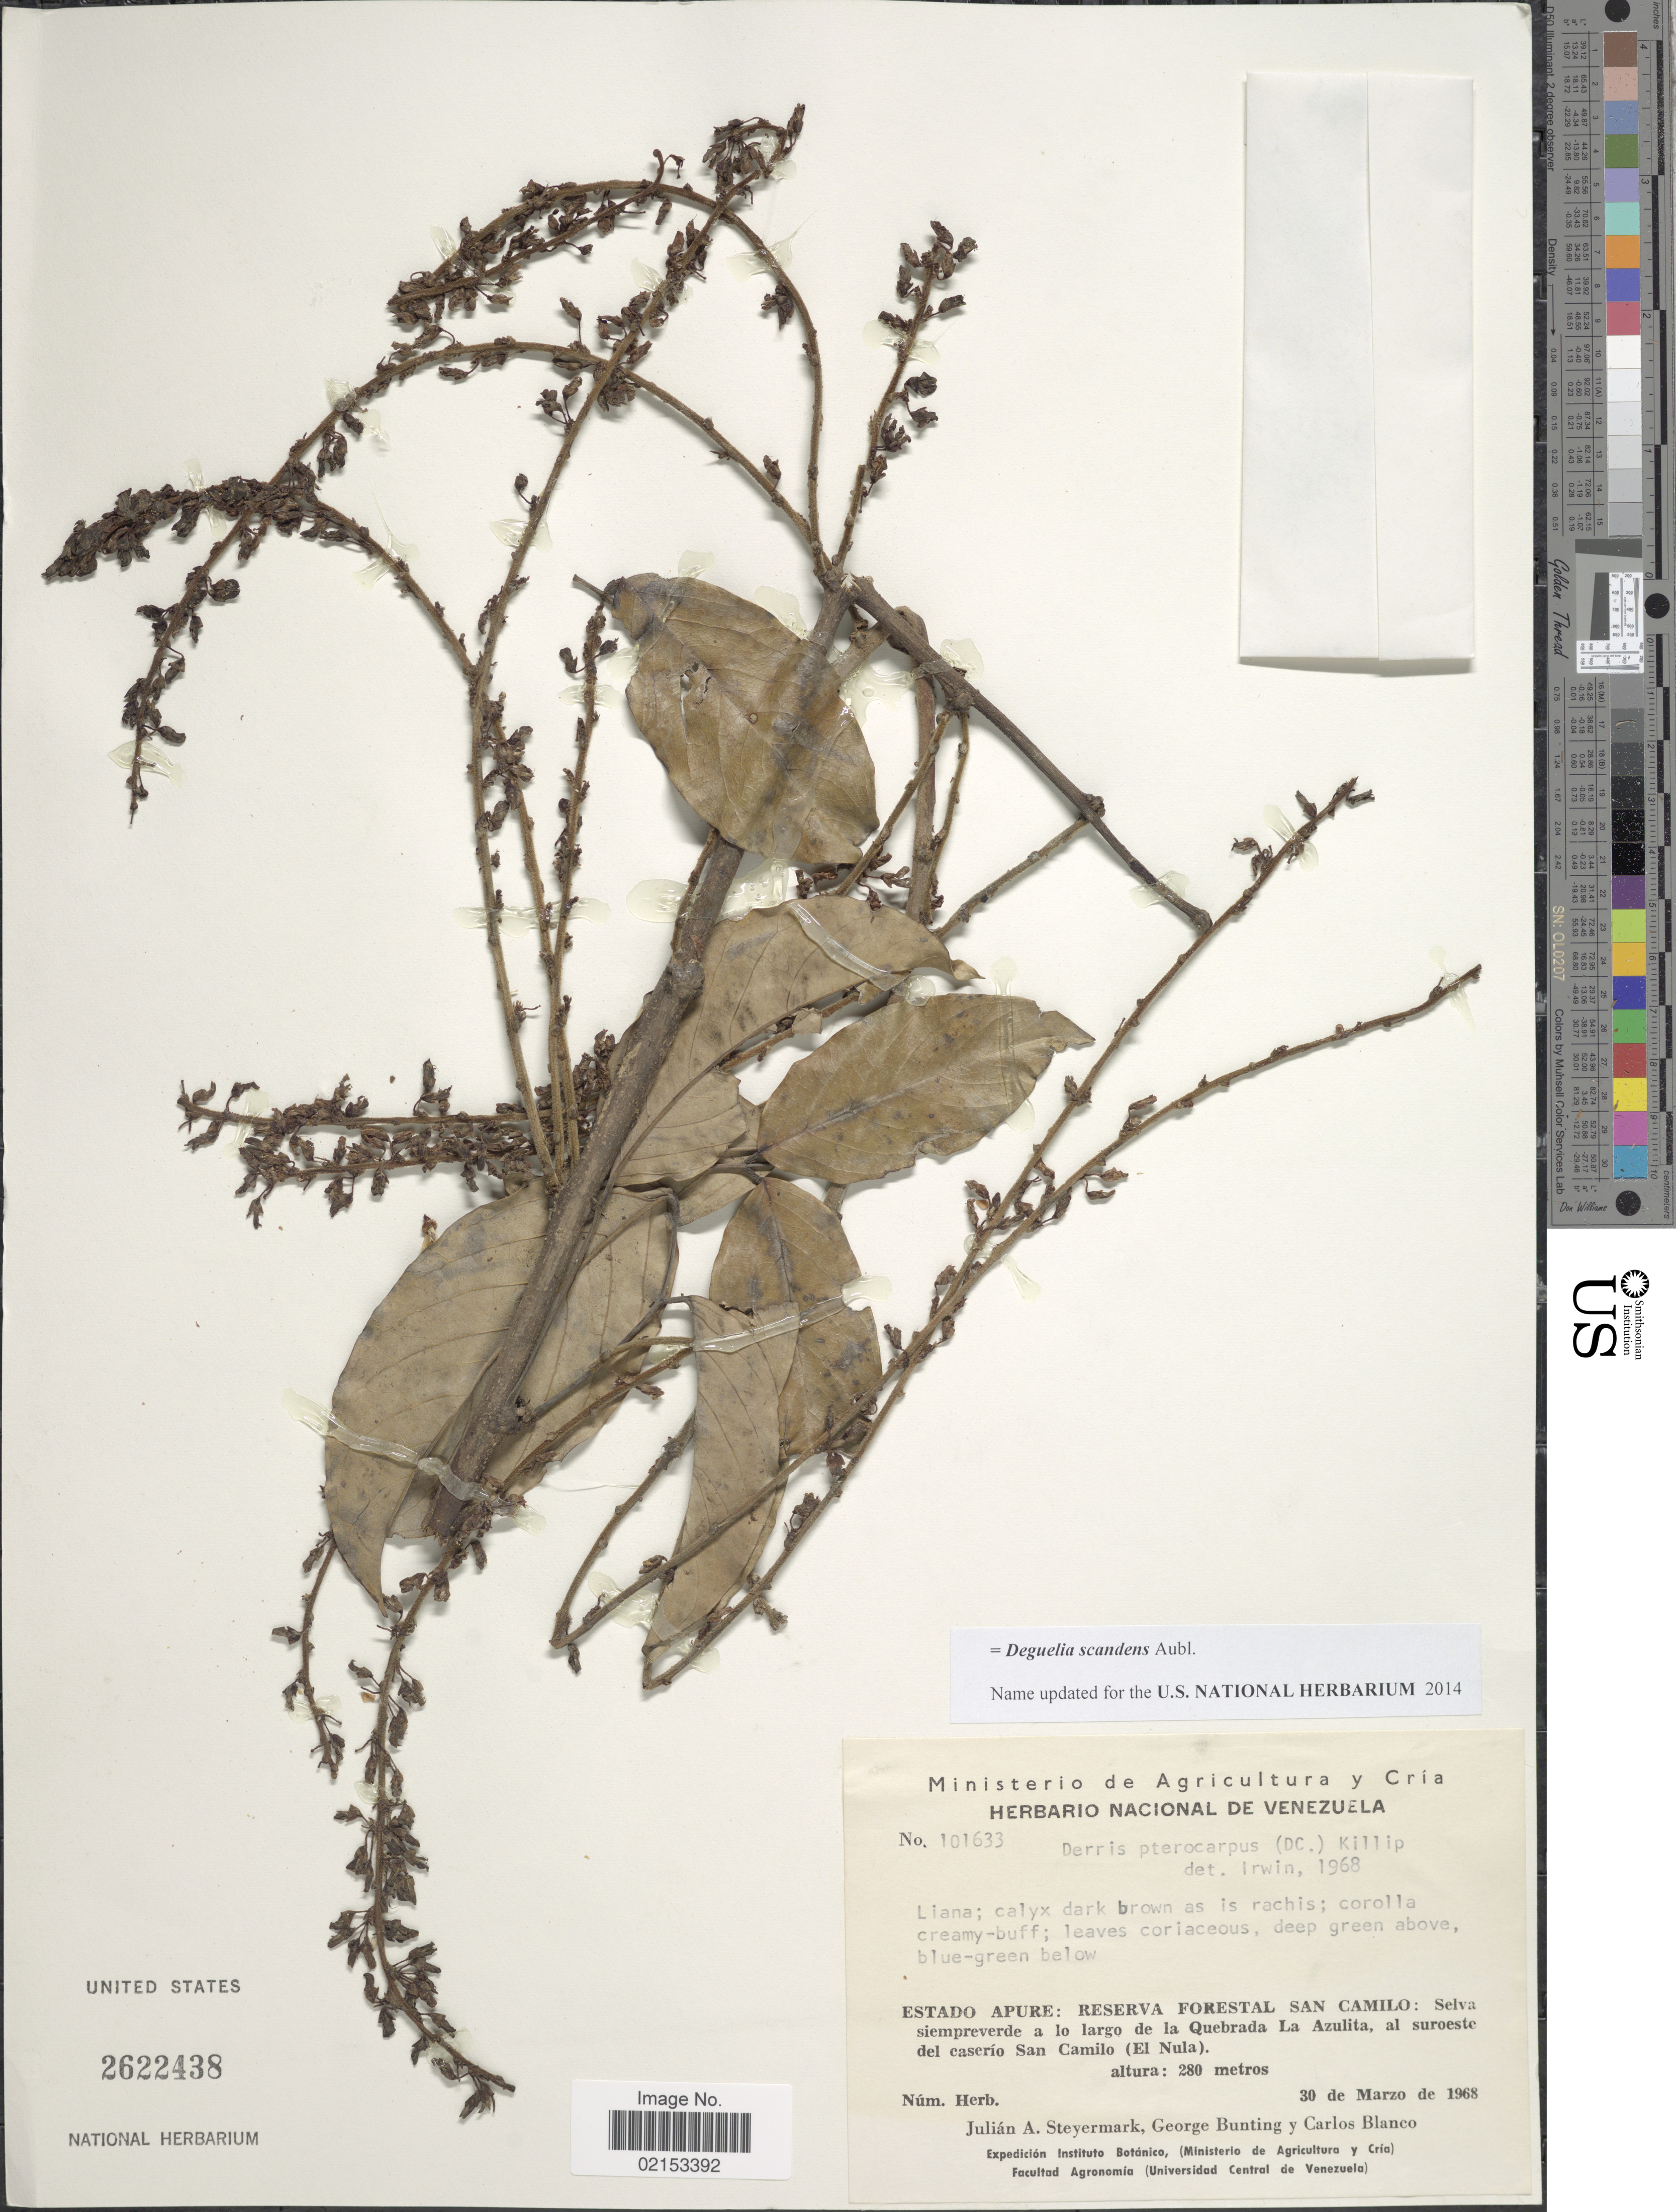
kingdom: Plantae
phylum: Tracheophyta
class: Magnoliopsida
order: Fabales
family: Fabaceae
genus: Deguelia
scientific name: Deguelia scandens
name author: Aubl.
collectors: J. Steyermark, G. S. Bunting & C. Blanco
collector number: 101633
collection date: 1968-03-30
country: Venezuela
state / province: Apure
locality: Reserva Florestal San Camilo, Quebrada La Azulita, al suroeste del caserio San Camilo (El Nula)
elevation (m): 280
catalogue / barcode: US 2622438